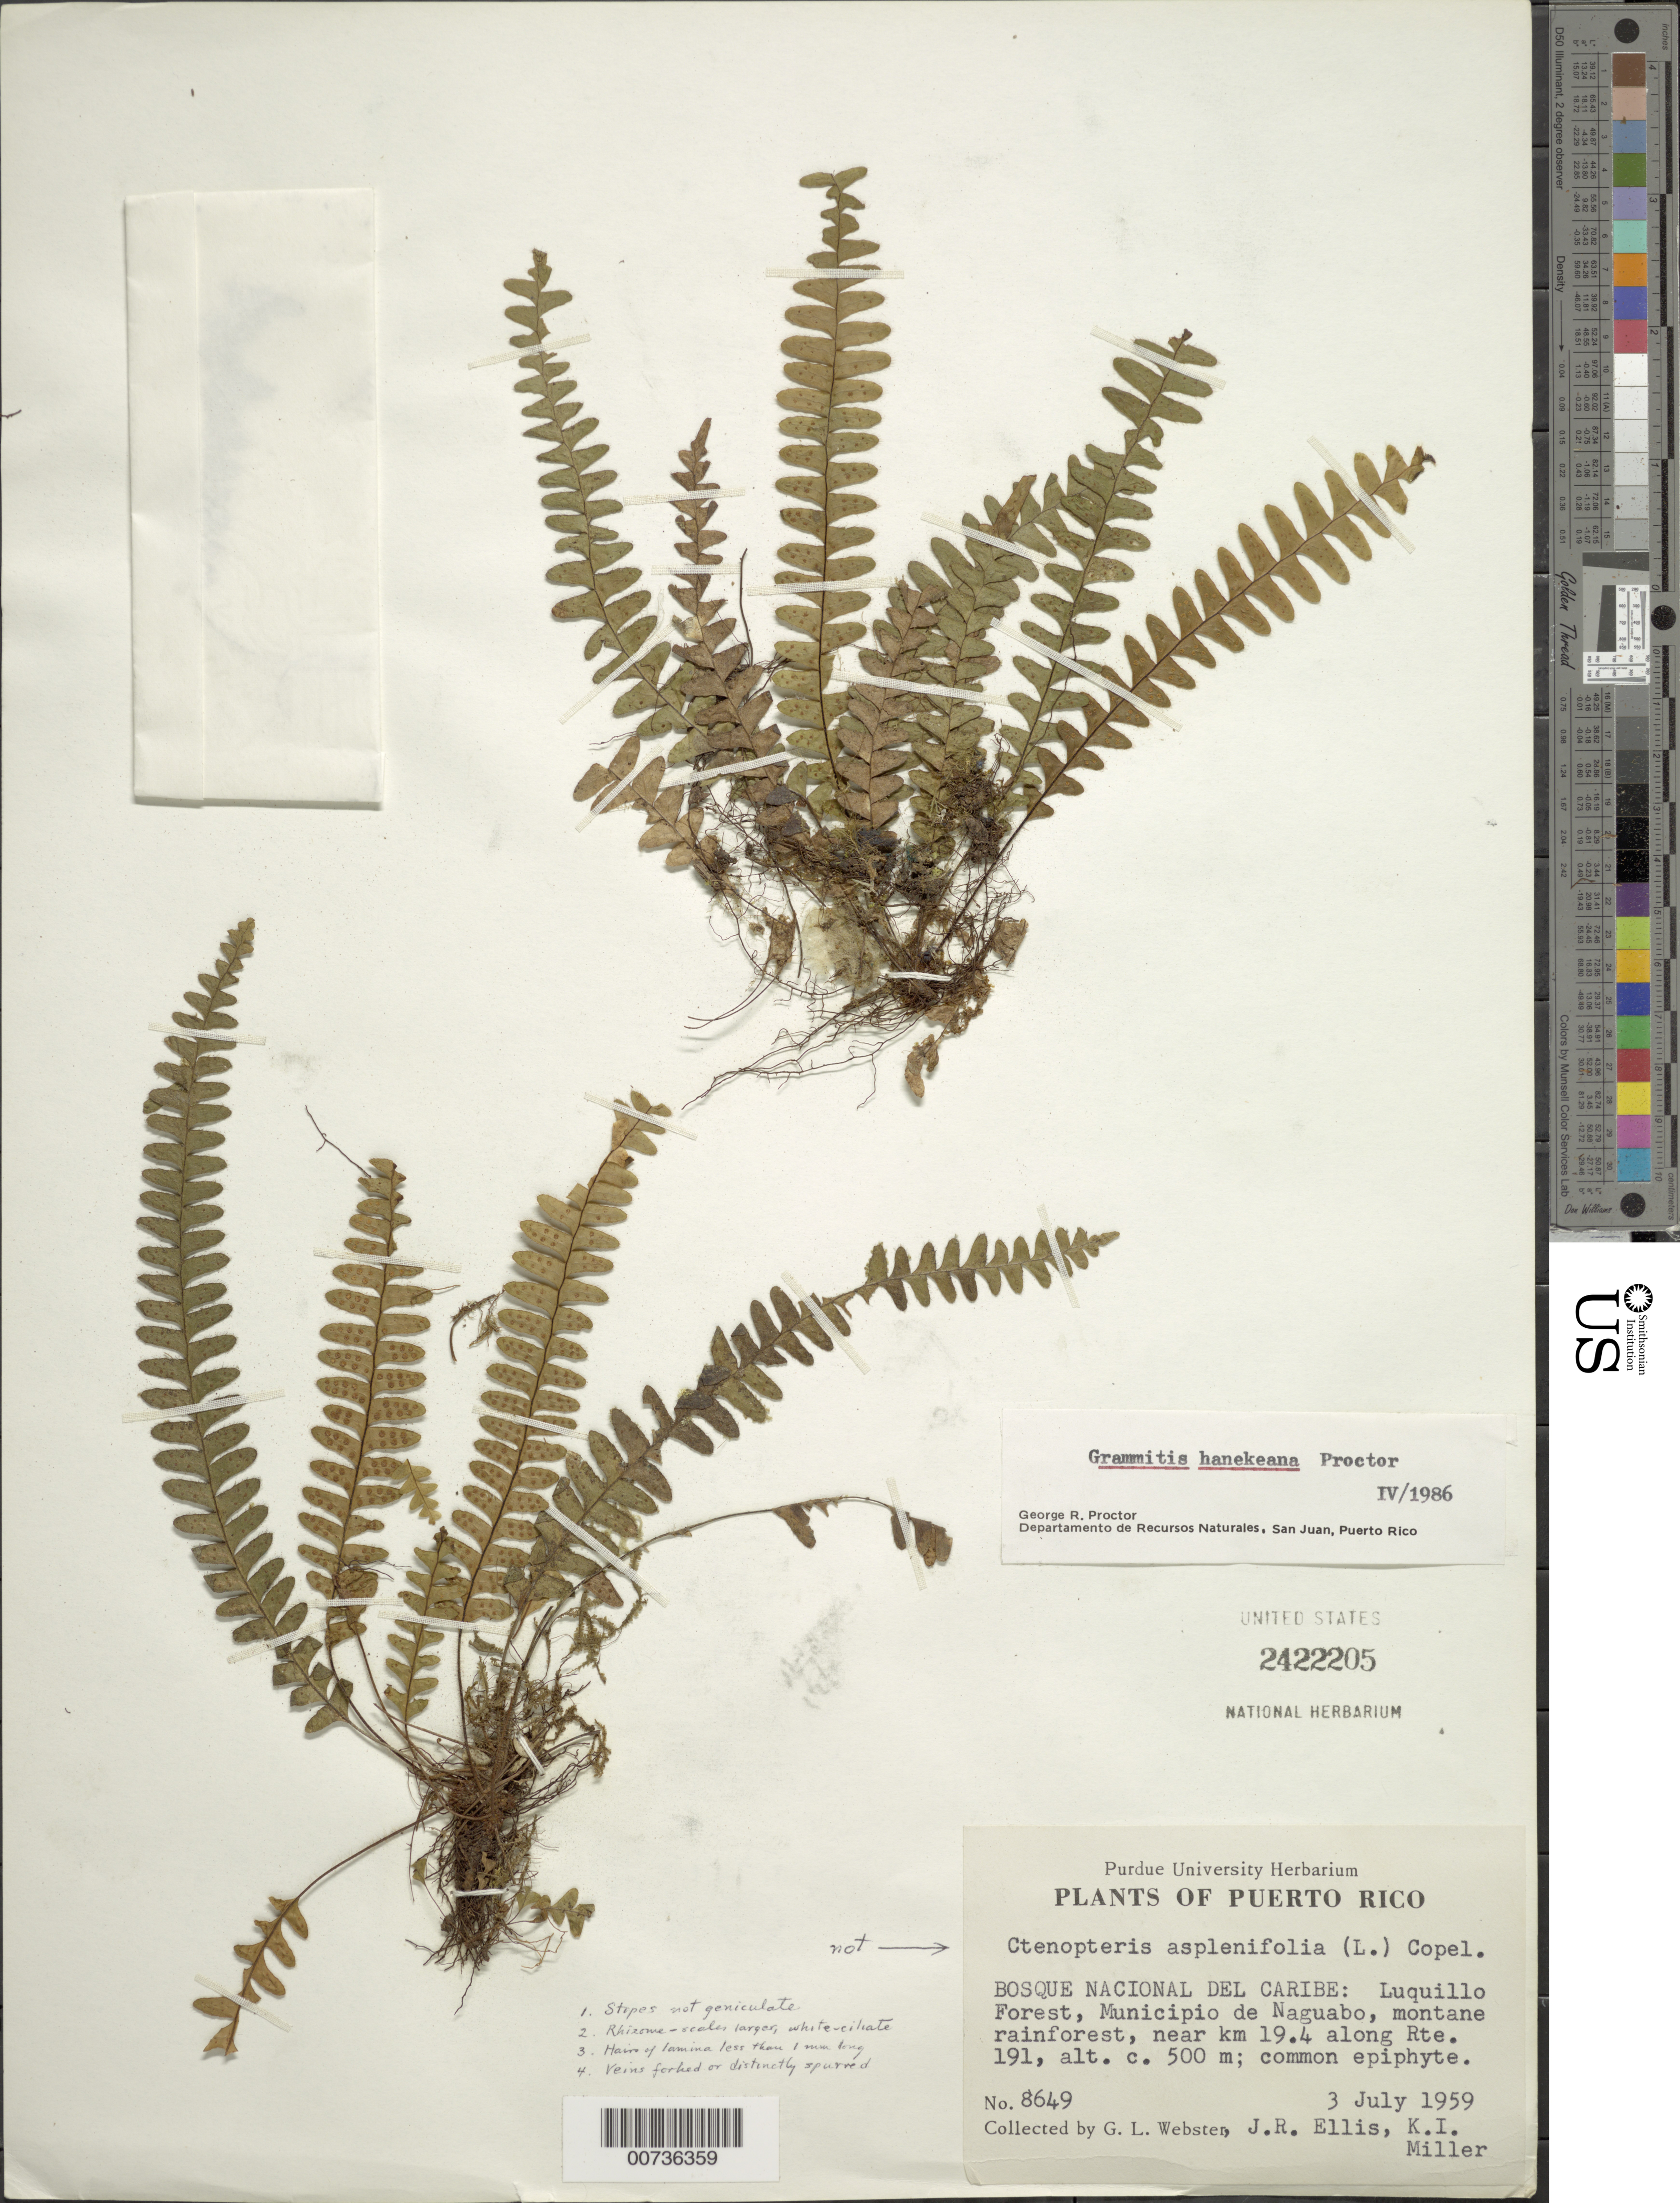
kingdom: Plantae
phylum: Tracheophyta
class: Polypodiopsida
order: Polypodiales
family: Polypodiaceae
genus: Terpsichore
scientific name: Terpsichore hanekeana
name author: (Proctor) A.R. Sm.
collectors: G. L. Webster, J. R. Ellis & K. I. Miller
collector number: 8649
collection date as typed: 03 Jul 1959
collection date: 1959-07-03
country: Puerto Rico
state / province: Naguabo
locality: Bosque Nacional del Caribe: Luquillo Forest, Municipio de Naguabo, montane rainforest, near km 19.4 along rte. 191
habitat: Commom epiphyte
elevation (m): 500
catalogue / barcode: US 2422205